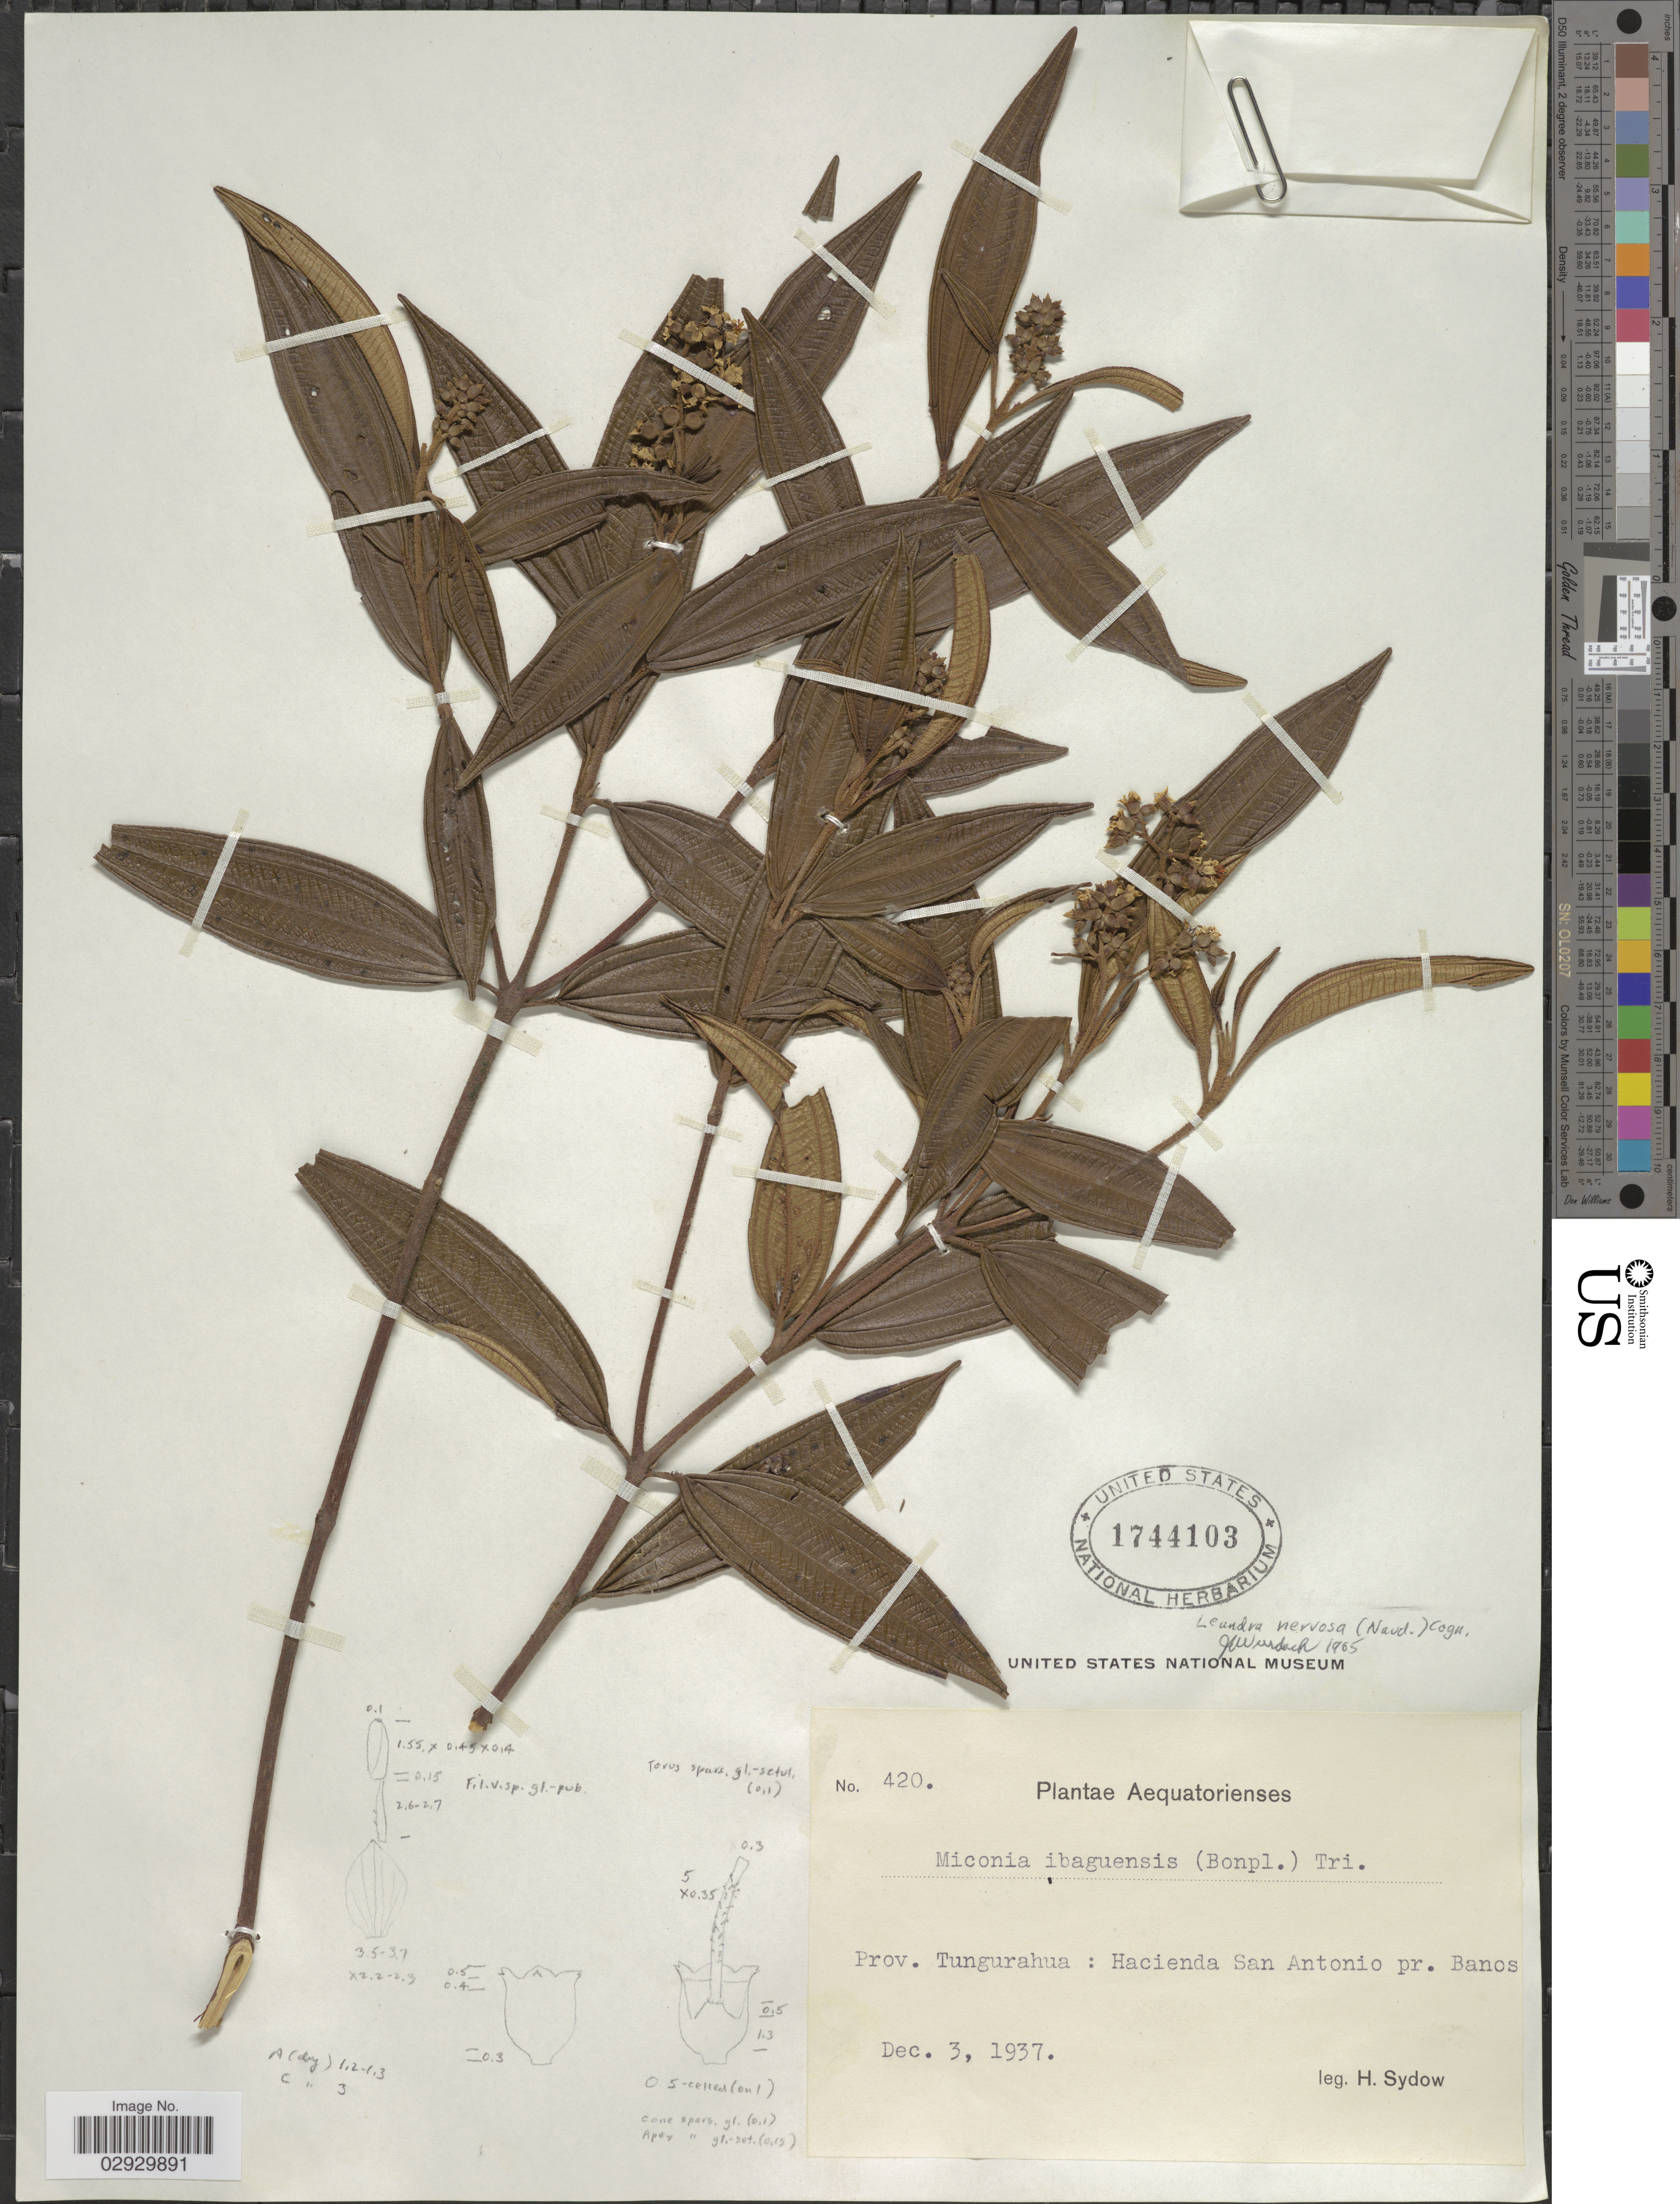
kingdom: Plantae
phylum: Tracheophyta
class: Magnoliopsida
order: Myrtales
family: Melastomataceae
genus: Leandra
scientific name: Leandra nervosa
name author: (Naudin) Cogn.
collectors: H. Sydow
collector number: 420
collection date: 1937-12-03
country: Ecuador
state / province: Tungurahua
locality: Hacienda San Antonio pr. Banos.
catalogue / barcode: US 1744103